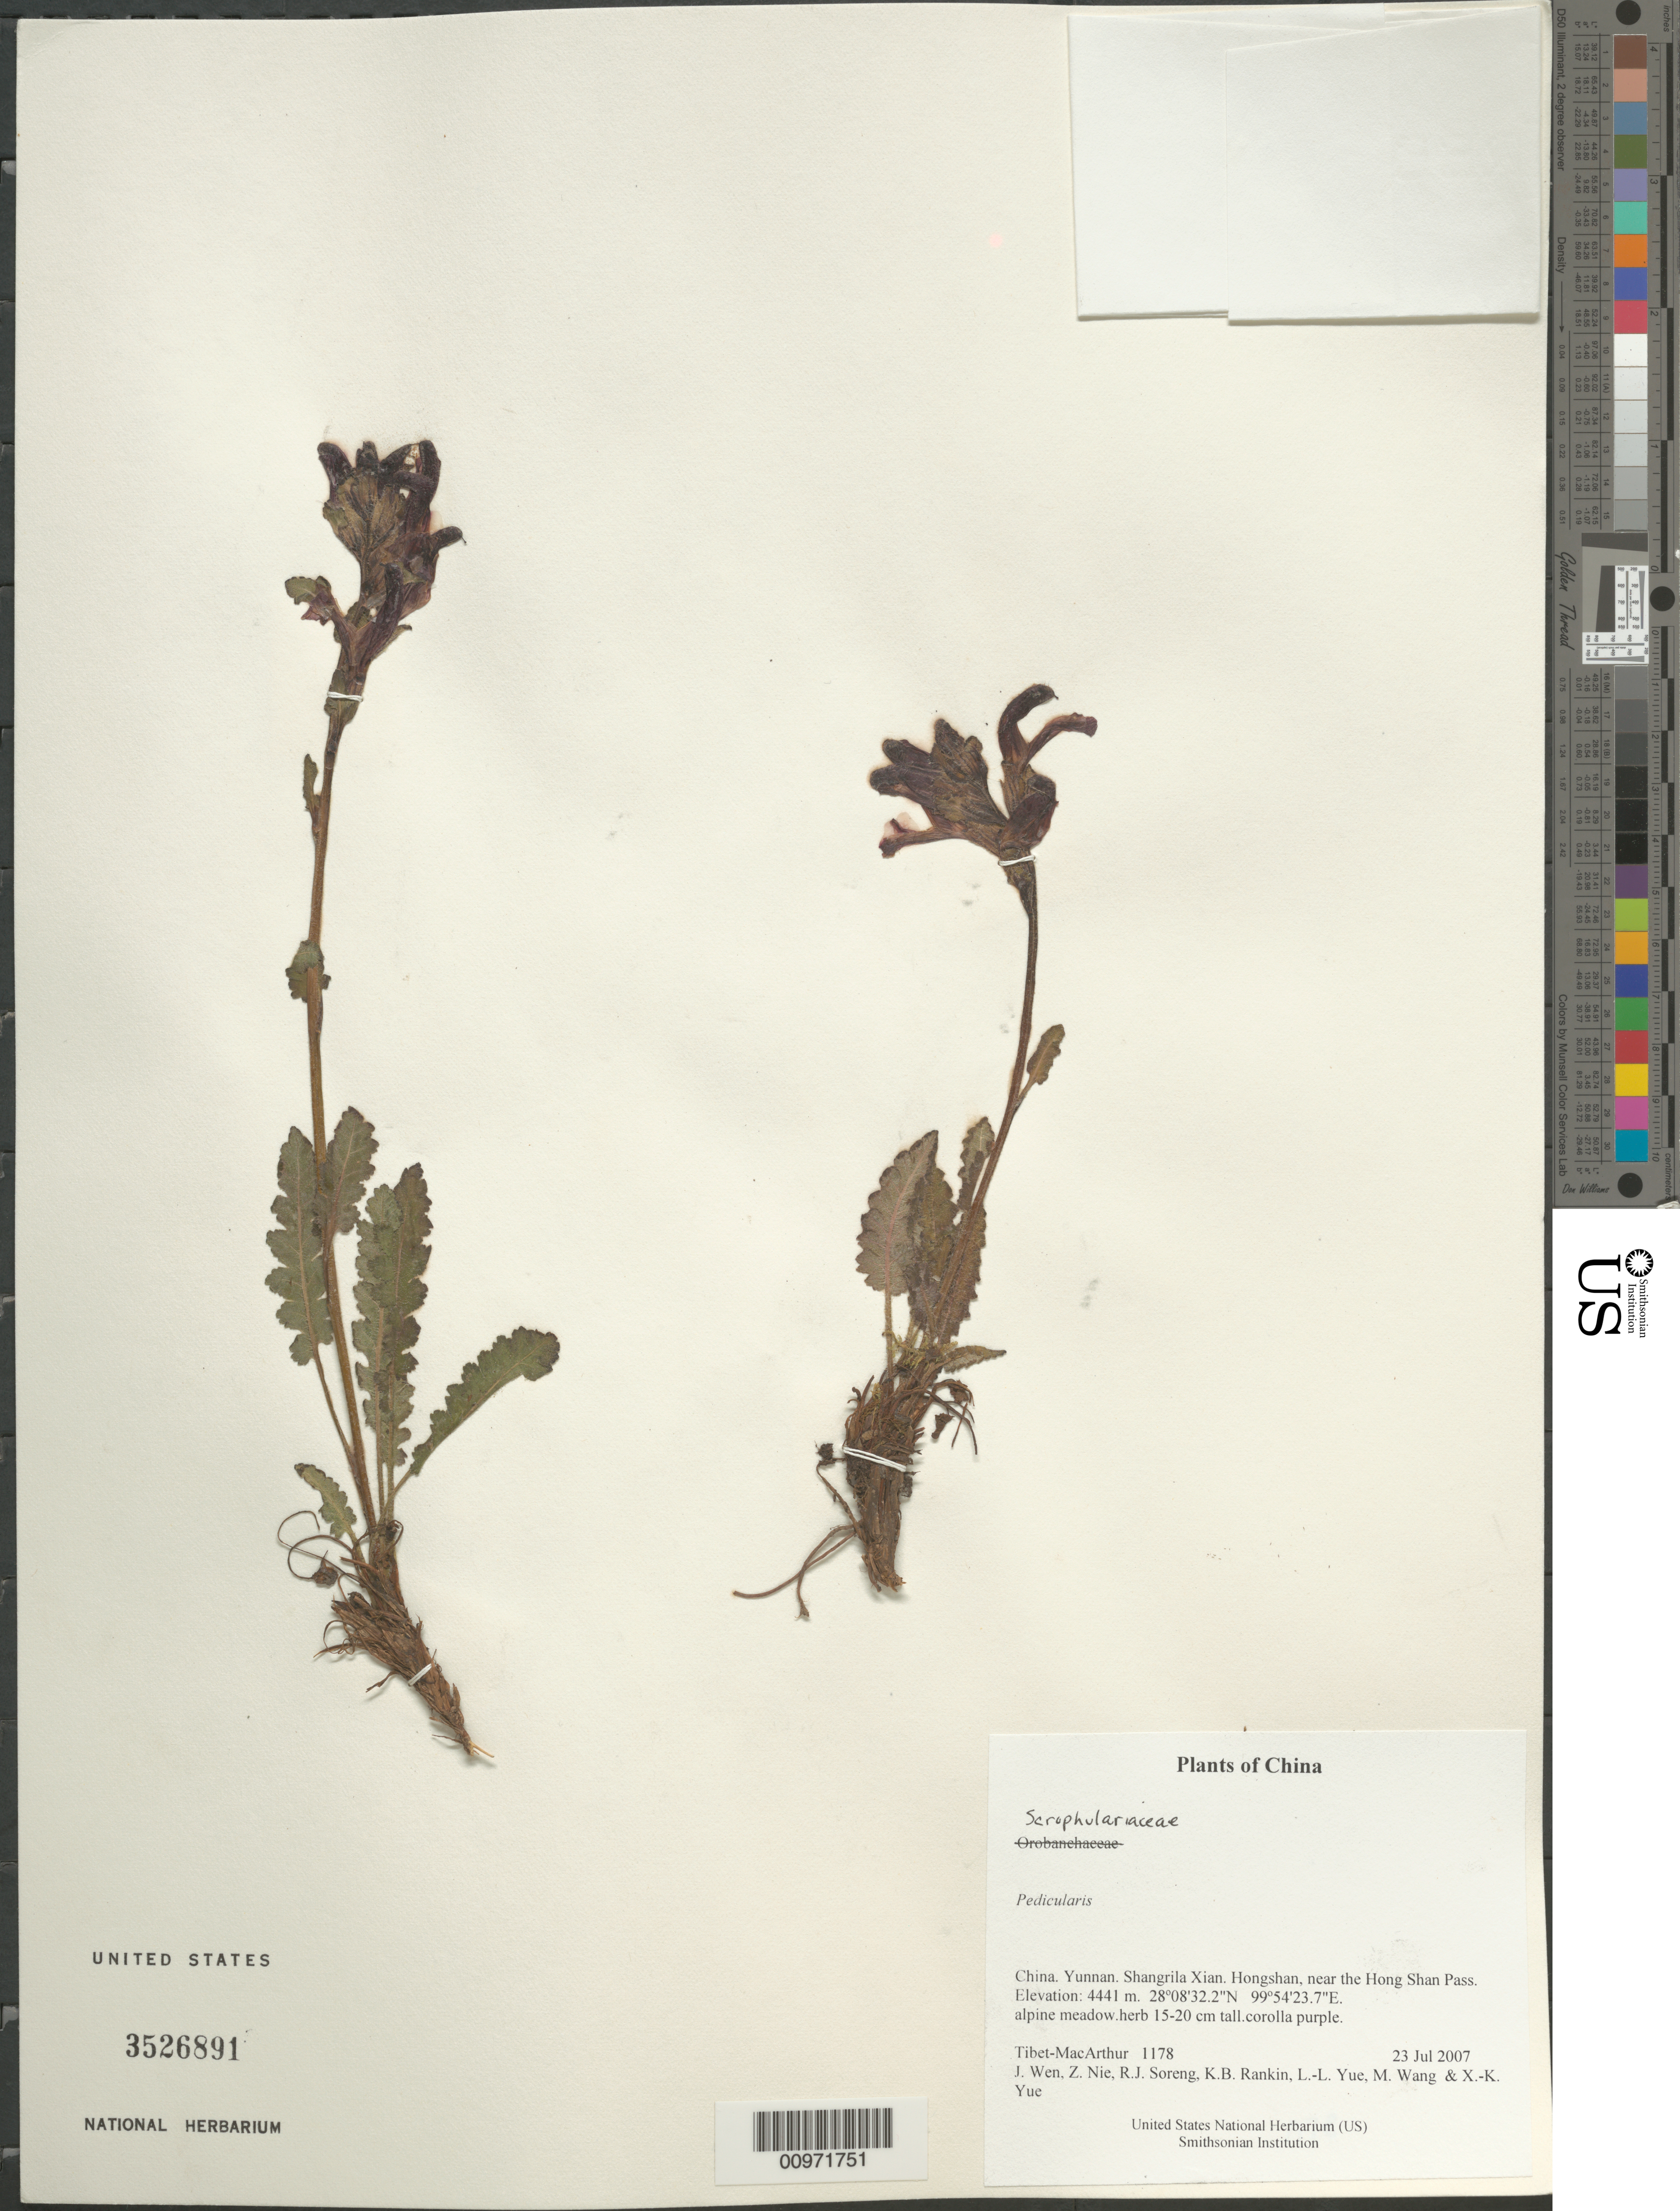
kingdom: Plantae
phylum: Tracheophyta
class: Magnoliopsida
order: Lamiales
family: Orobanchaceae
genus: Pedicularis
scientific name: Pedicularis sp.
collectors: Tibet-MacArthur, J. Wen, Z. Nie, R. J. Soreng, K. Rankin, L. Yue, M. Wang & X. Yue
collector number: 1178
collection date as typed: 23 Jul 2007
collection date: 2007-07-23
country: China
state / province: Yunnan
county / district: Shangrila Xian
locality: Hongshan, near the Hong Shan Pass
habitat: alpine meadow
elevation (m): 4441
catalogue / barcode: US 3526891